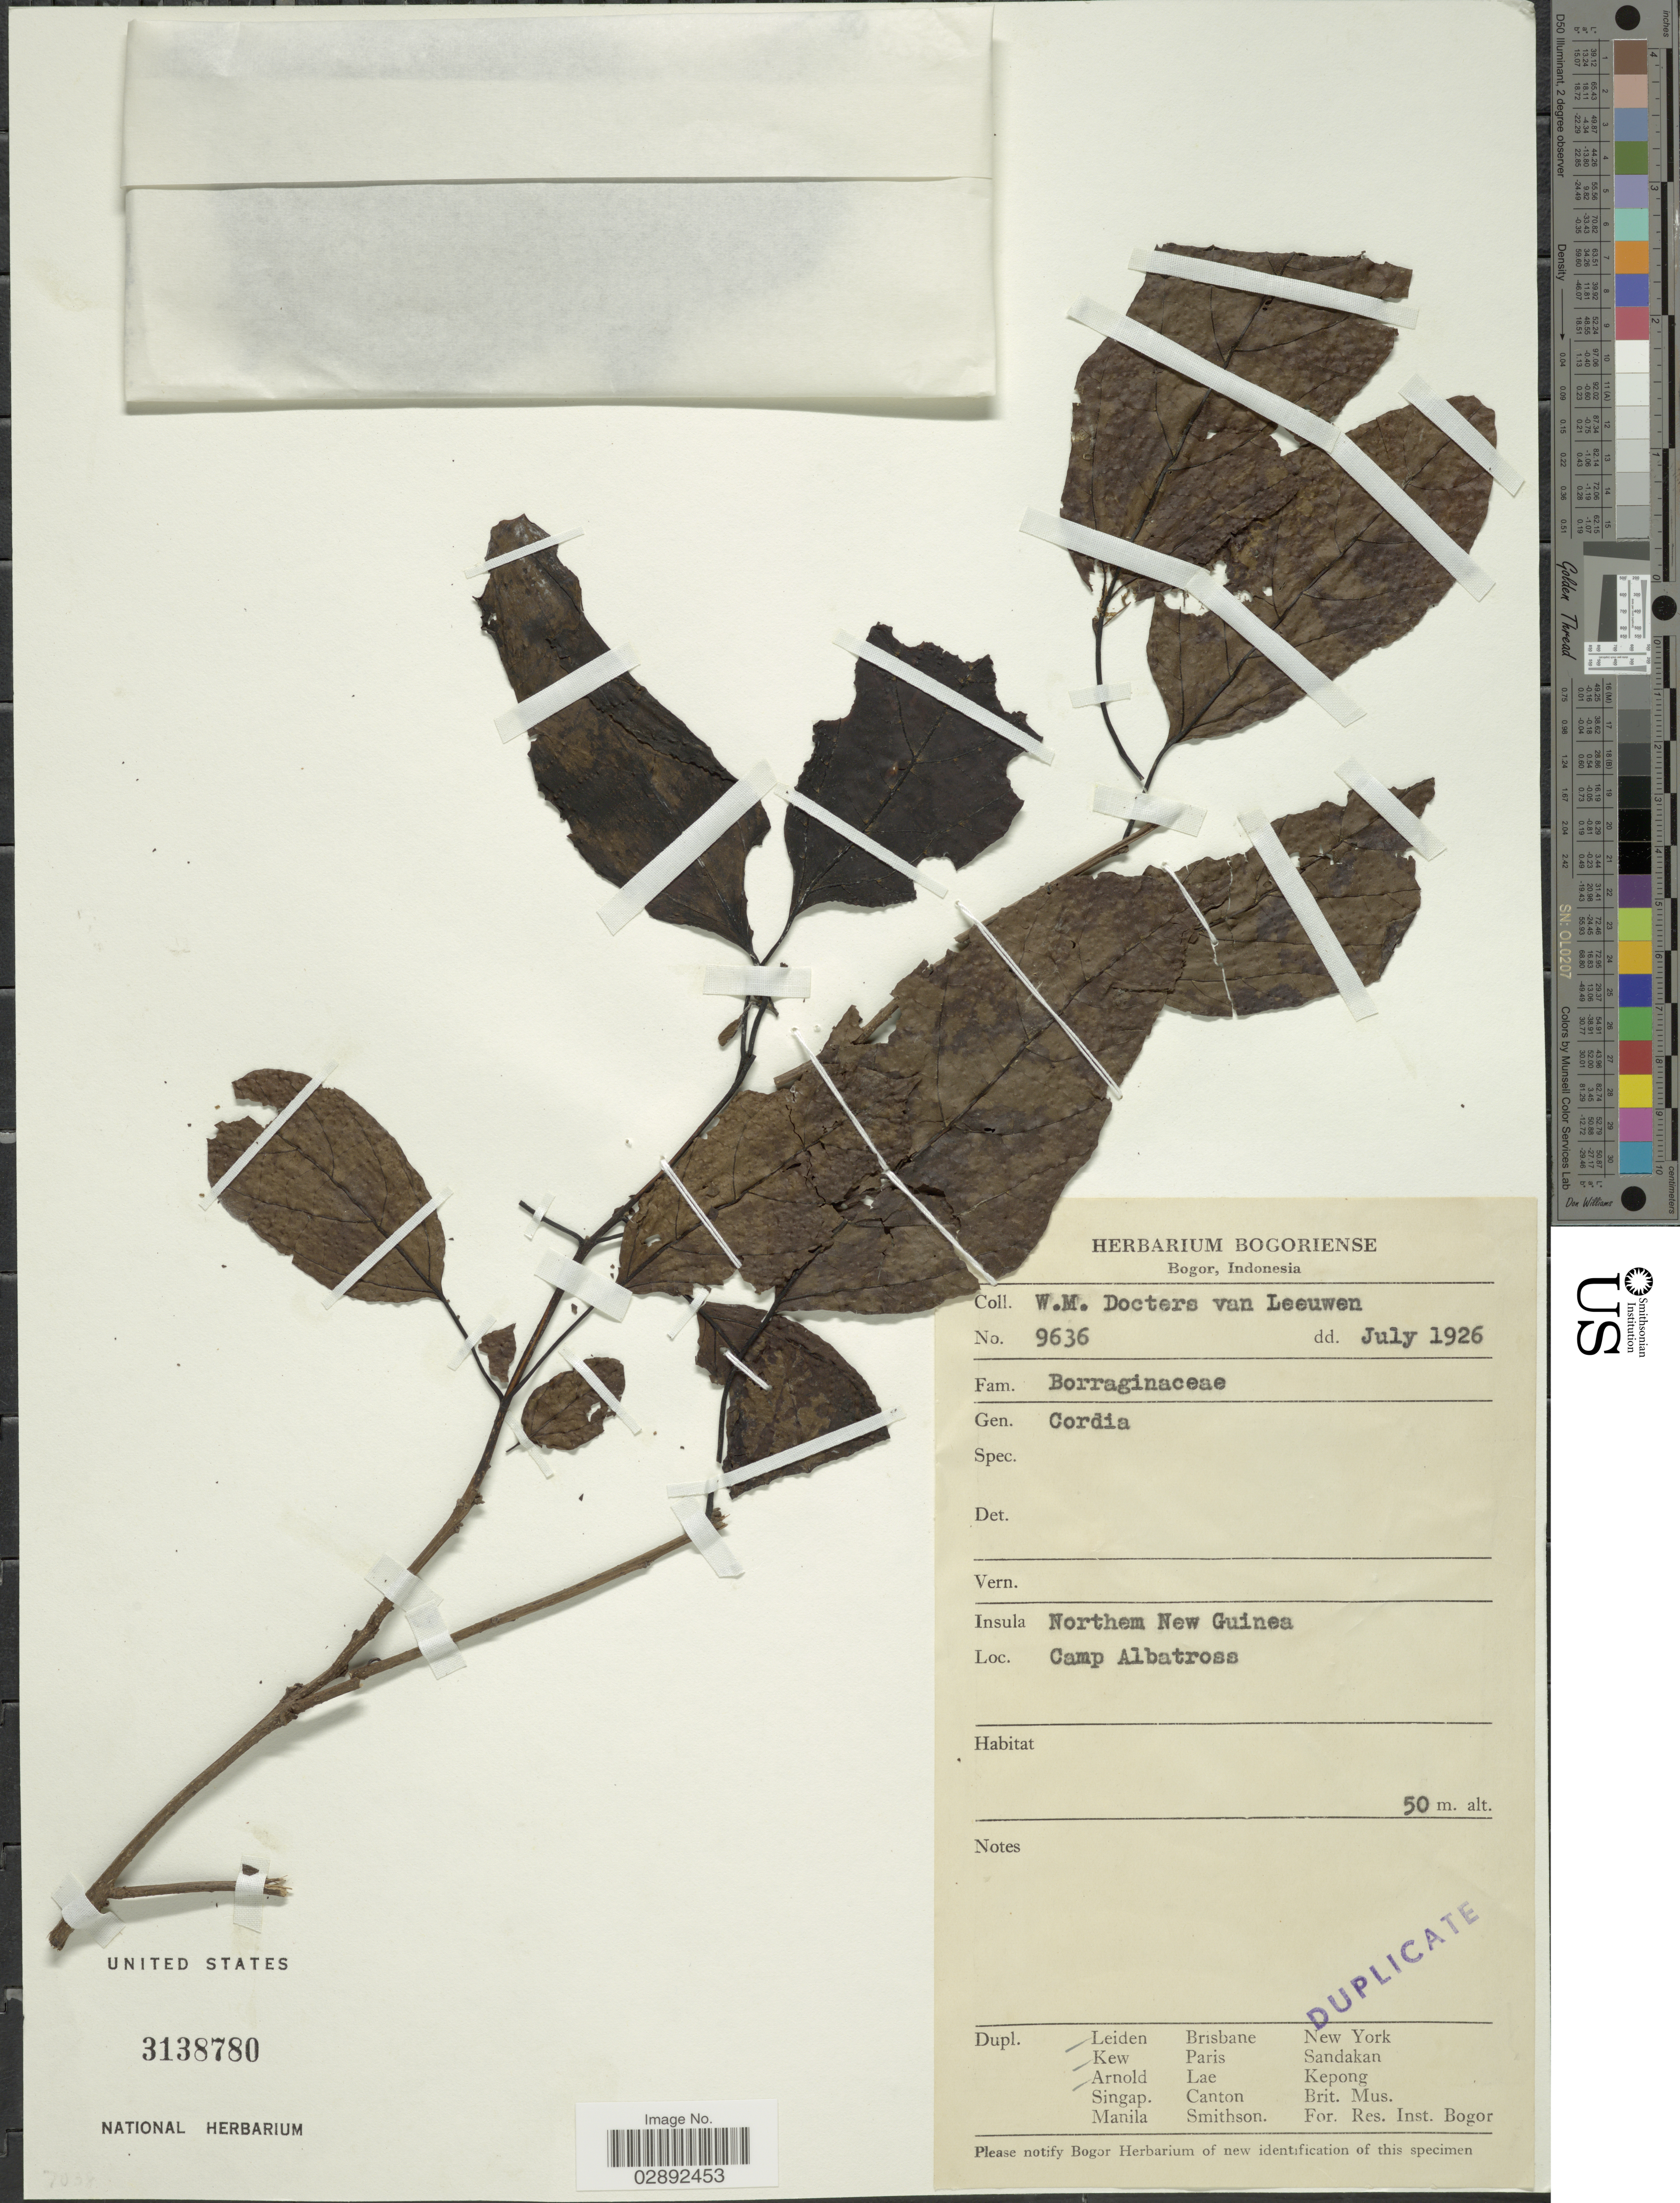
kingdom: Plantae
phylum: Tracheophyta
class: Magnoliopsida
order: Boraginales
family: Cordiaceae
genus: Cordia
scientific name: Cordia sp.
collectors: W. Docters van Leeuwen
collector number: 9636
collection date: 1926-07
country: Papua New Guinea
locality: Northern New Guinea. Camp Albatros.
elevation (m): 50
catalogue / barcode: US 3138780